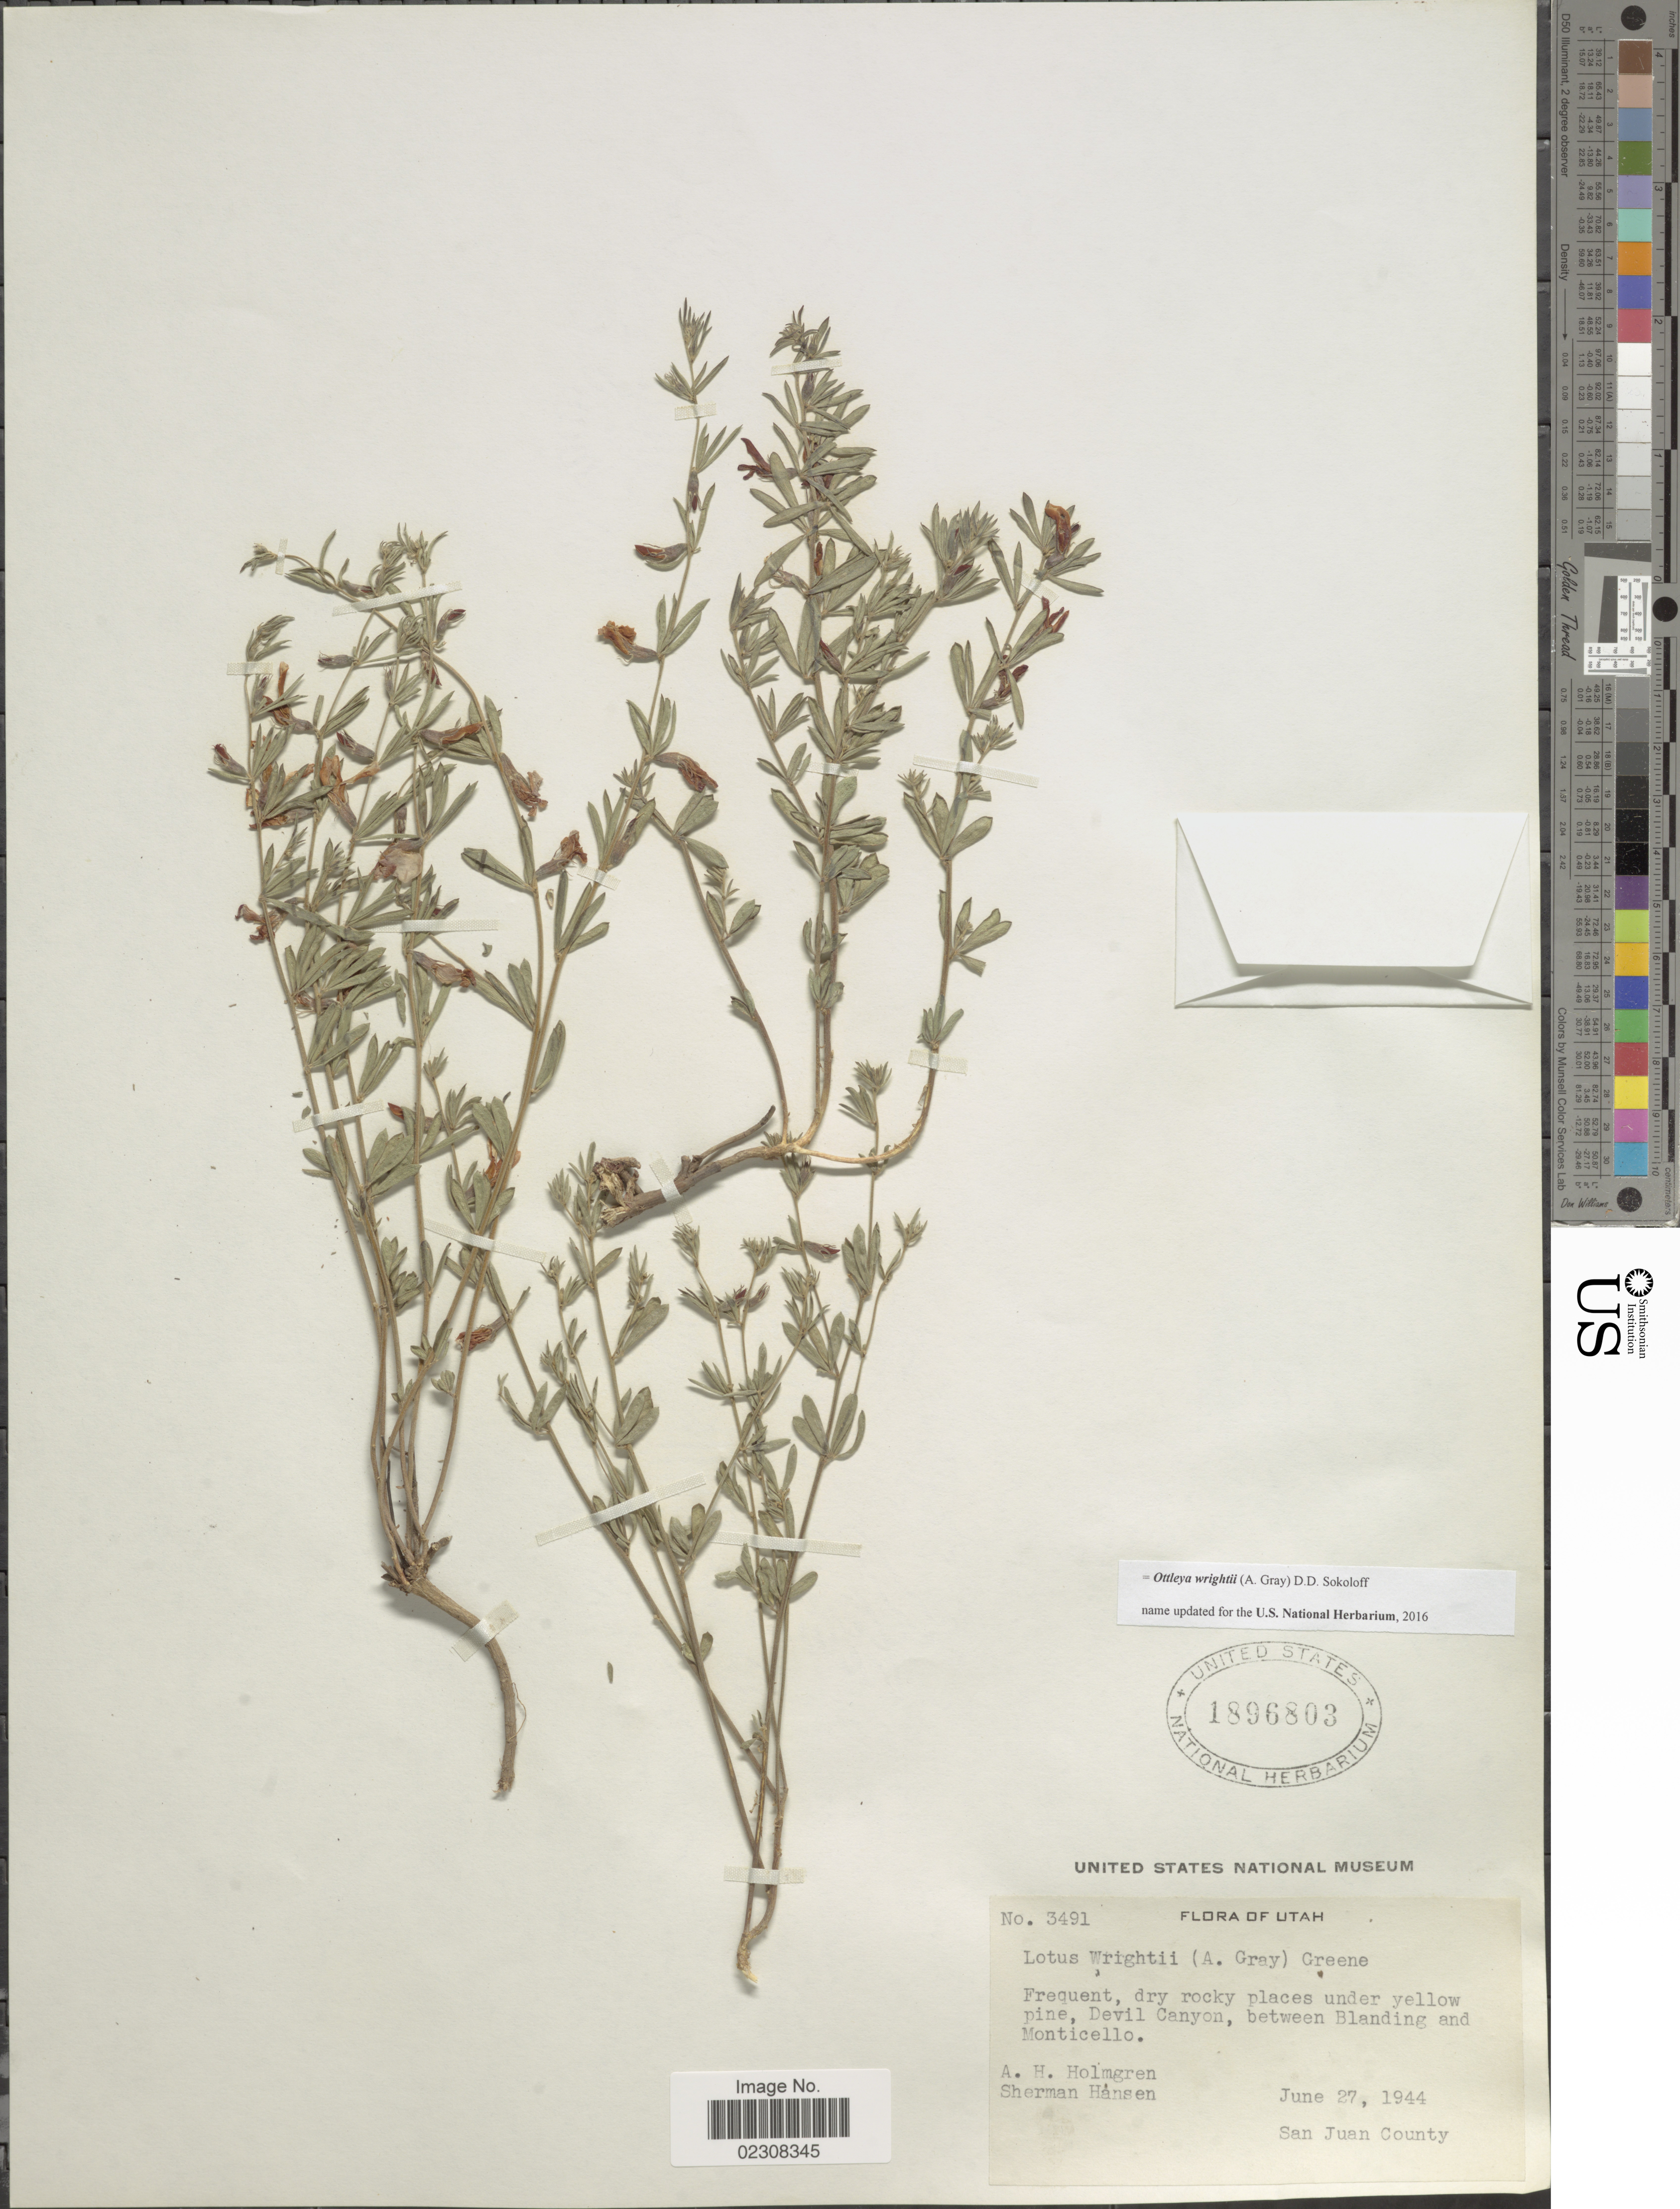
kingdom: Plantae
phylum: Tracheophyta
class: Magnoliopsida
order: Fabales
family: Fabaceae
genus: Ottleya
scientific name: Ottleya wrightii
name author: (A. Gray) D.D. Sokoloff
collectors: A. H. Holmgren & S. Hansen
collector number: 3491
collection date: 1944-06-27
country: United States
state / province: Utah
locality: Frequent, dry rocky places under yellow pine, Devil Canyon, between Blanding and Monticello, San Juan County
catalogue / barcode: US 1896803